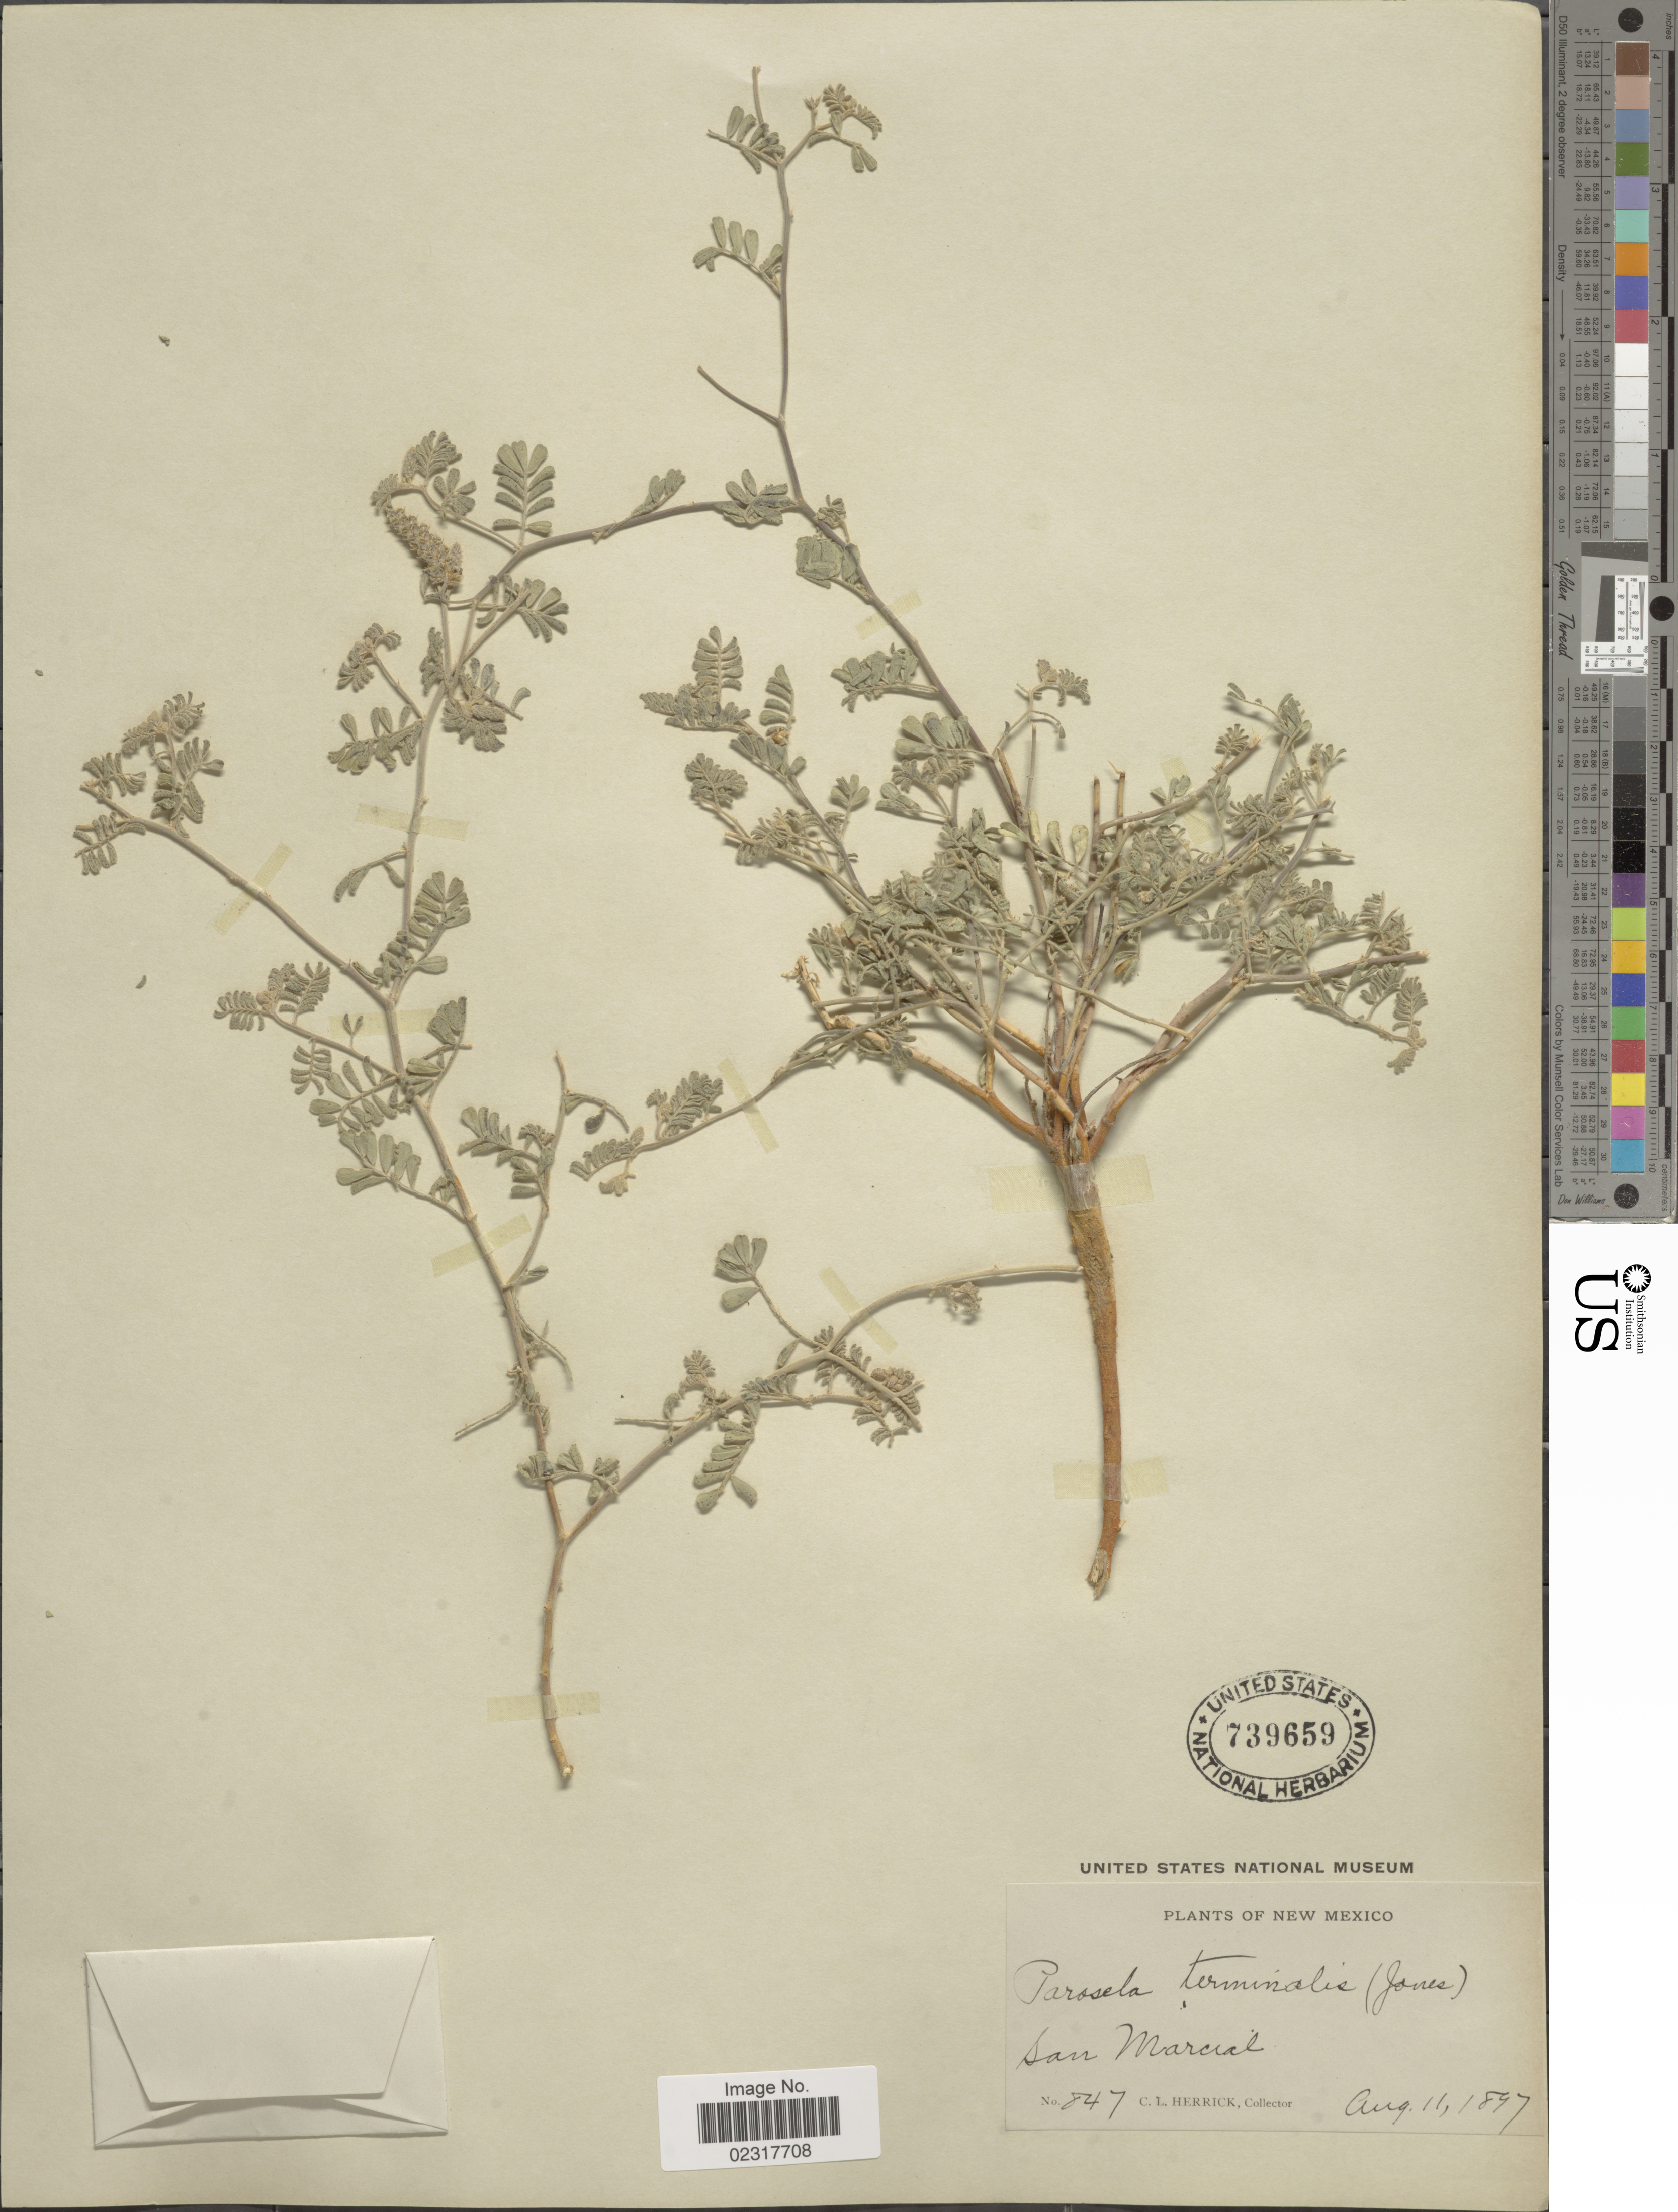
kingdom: Plantae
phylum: Tracheophyta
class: Magnoliopsida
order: Fabales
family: Fabaceae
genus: Dalea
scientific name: Dalea lanata var. terminalis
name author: (M.E. Jones) Barneby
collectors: C. Herrick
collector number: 847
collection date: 1897-08-11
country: United States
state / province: New Mexico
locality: San Marcial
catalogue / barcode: US 739659